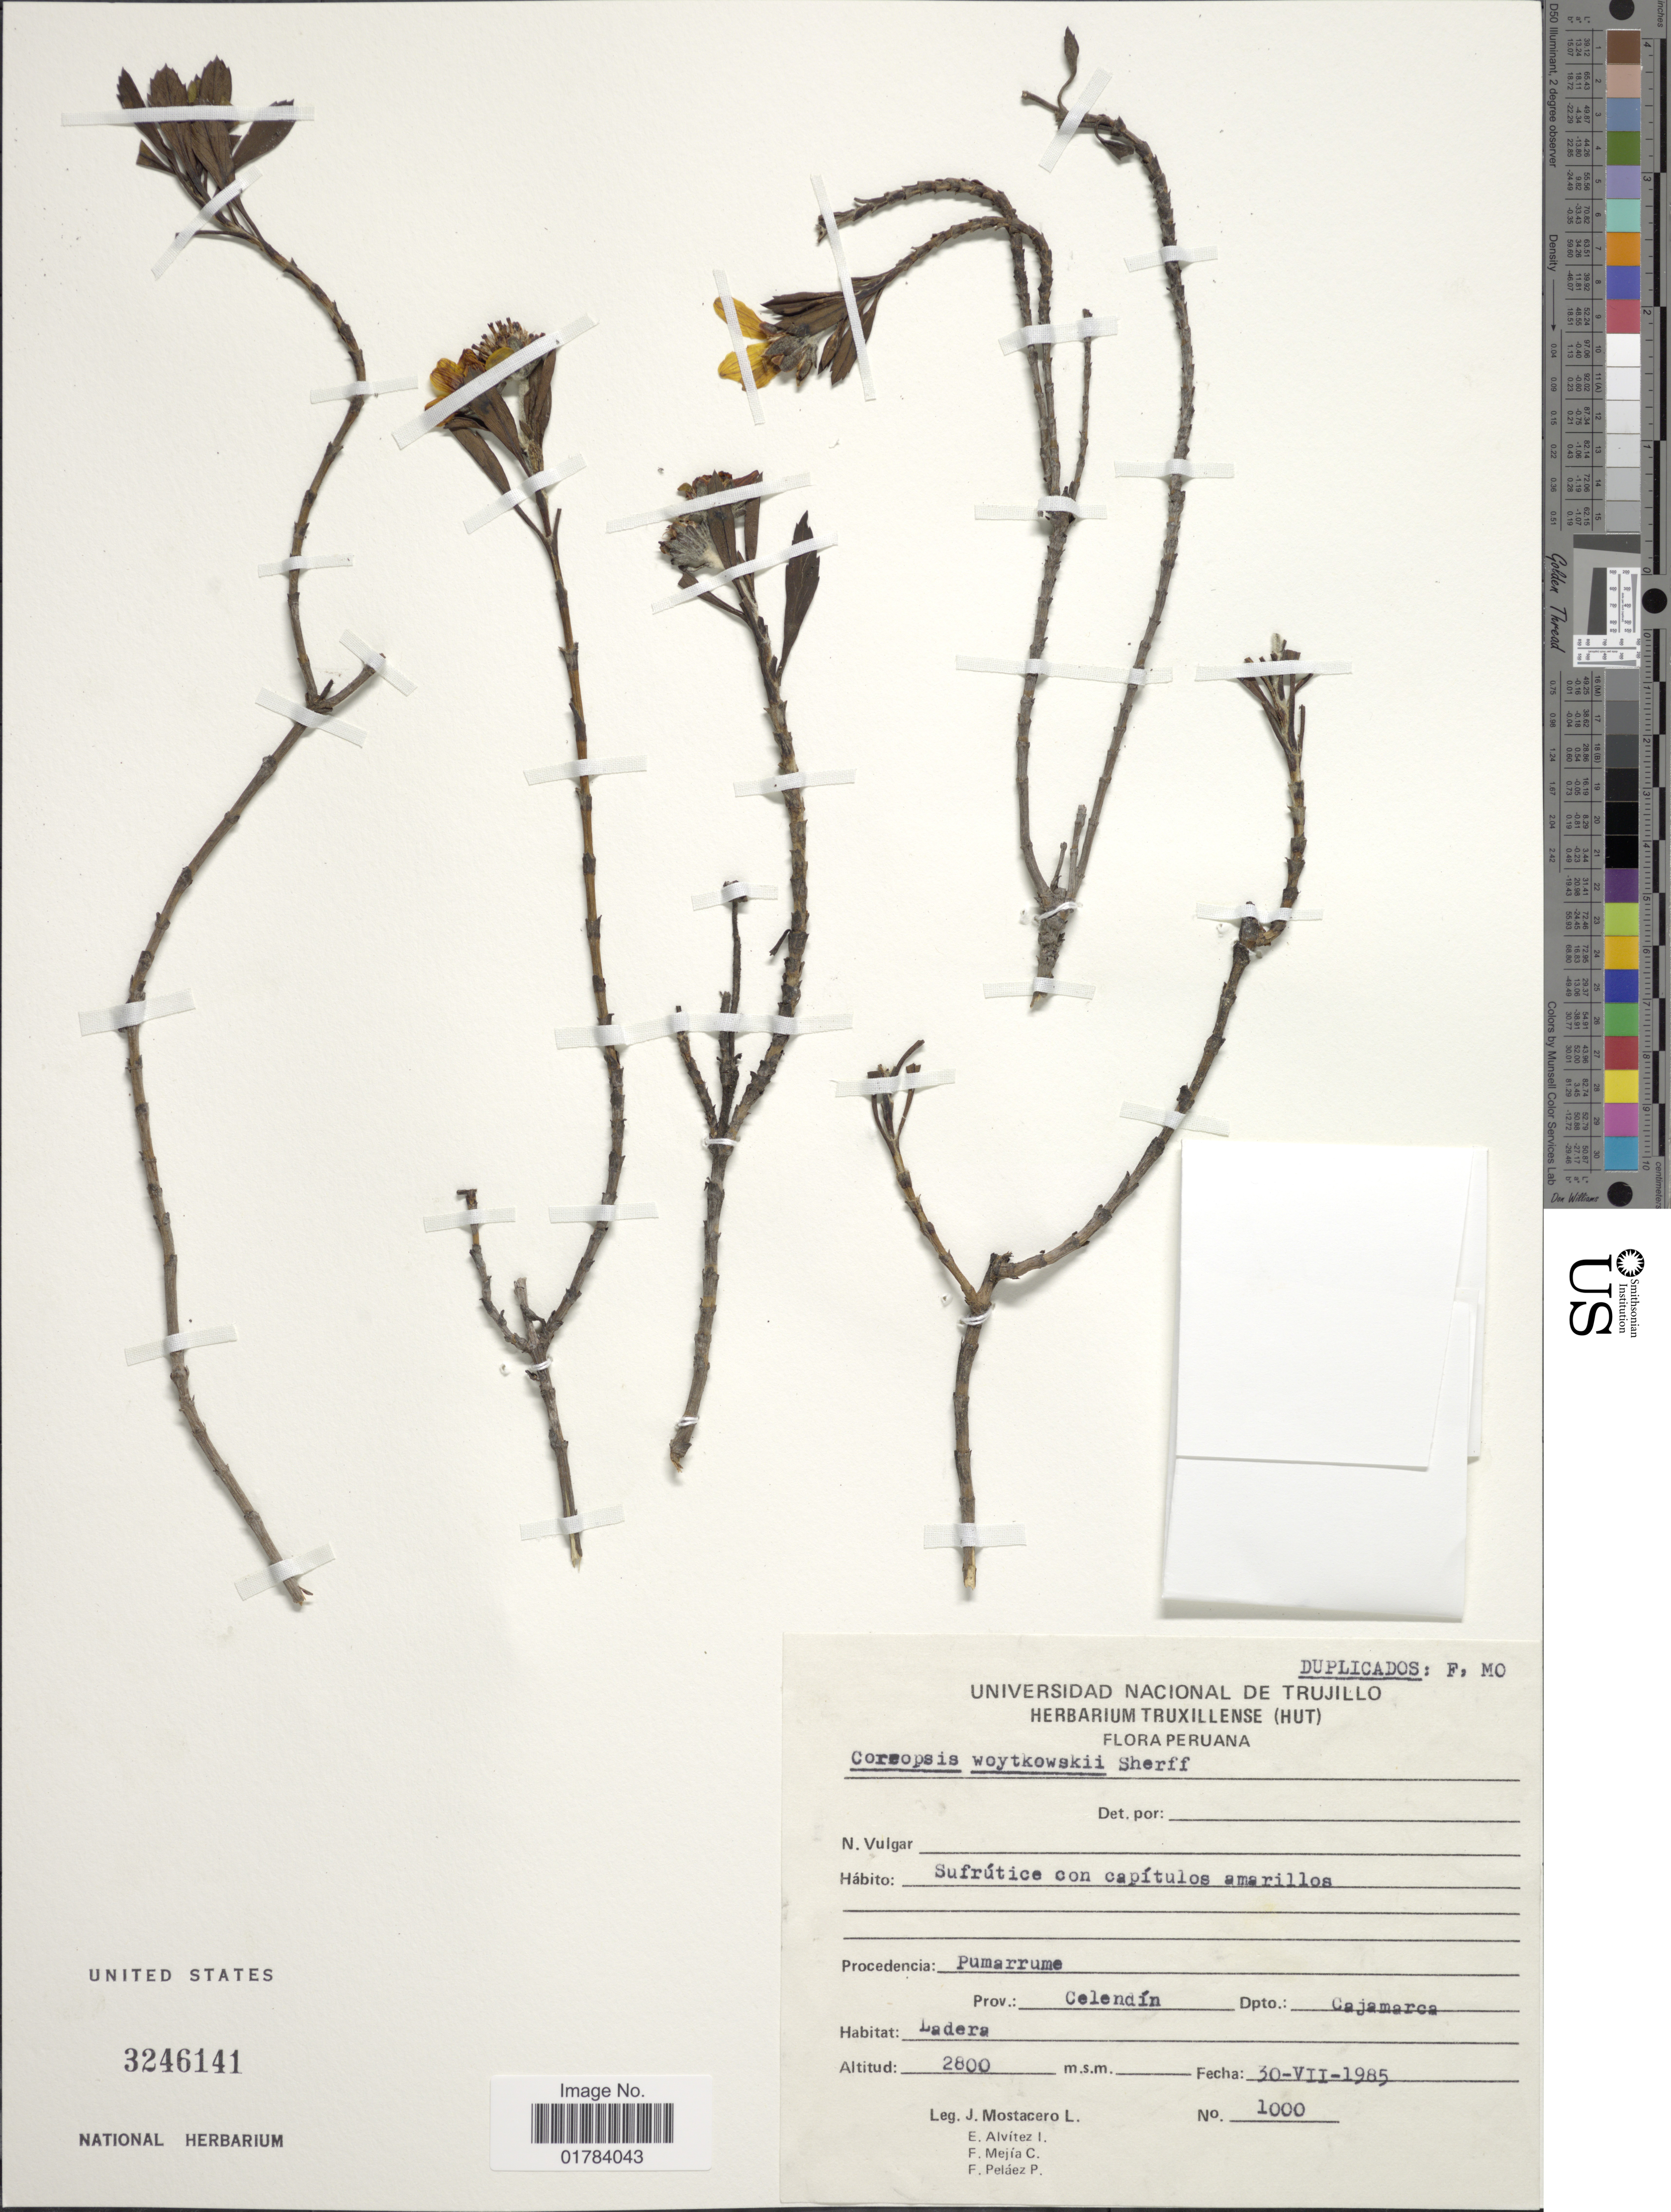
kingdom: Plantae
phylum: Tracheophyta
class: Magnoliopsida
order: Asterales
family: Asteraceae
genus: Coreopsis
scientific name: Coreopsis woytkowskii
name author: Sherff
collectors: J. Mostacero L., E. Alvitez I., F. Mejia C. & F. Pelaez P.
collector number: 1000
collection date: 1985-07-30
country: Peru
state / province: Cajamarca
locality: Procedencia: Pumarrume, Prov.: Celendin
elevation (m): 2800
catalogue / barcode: US 3246141